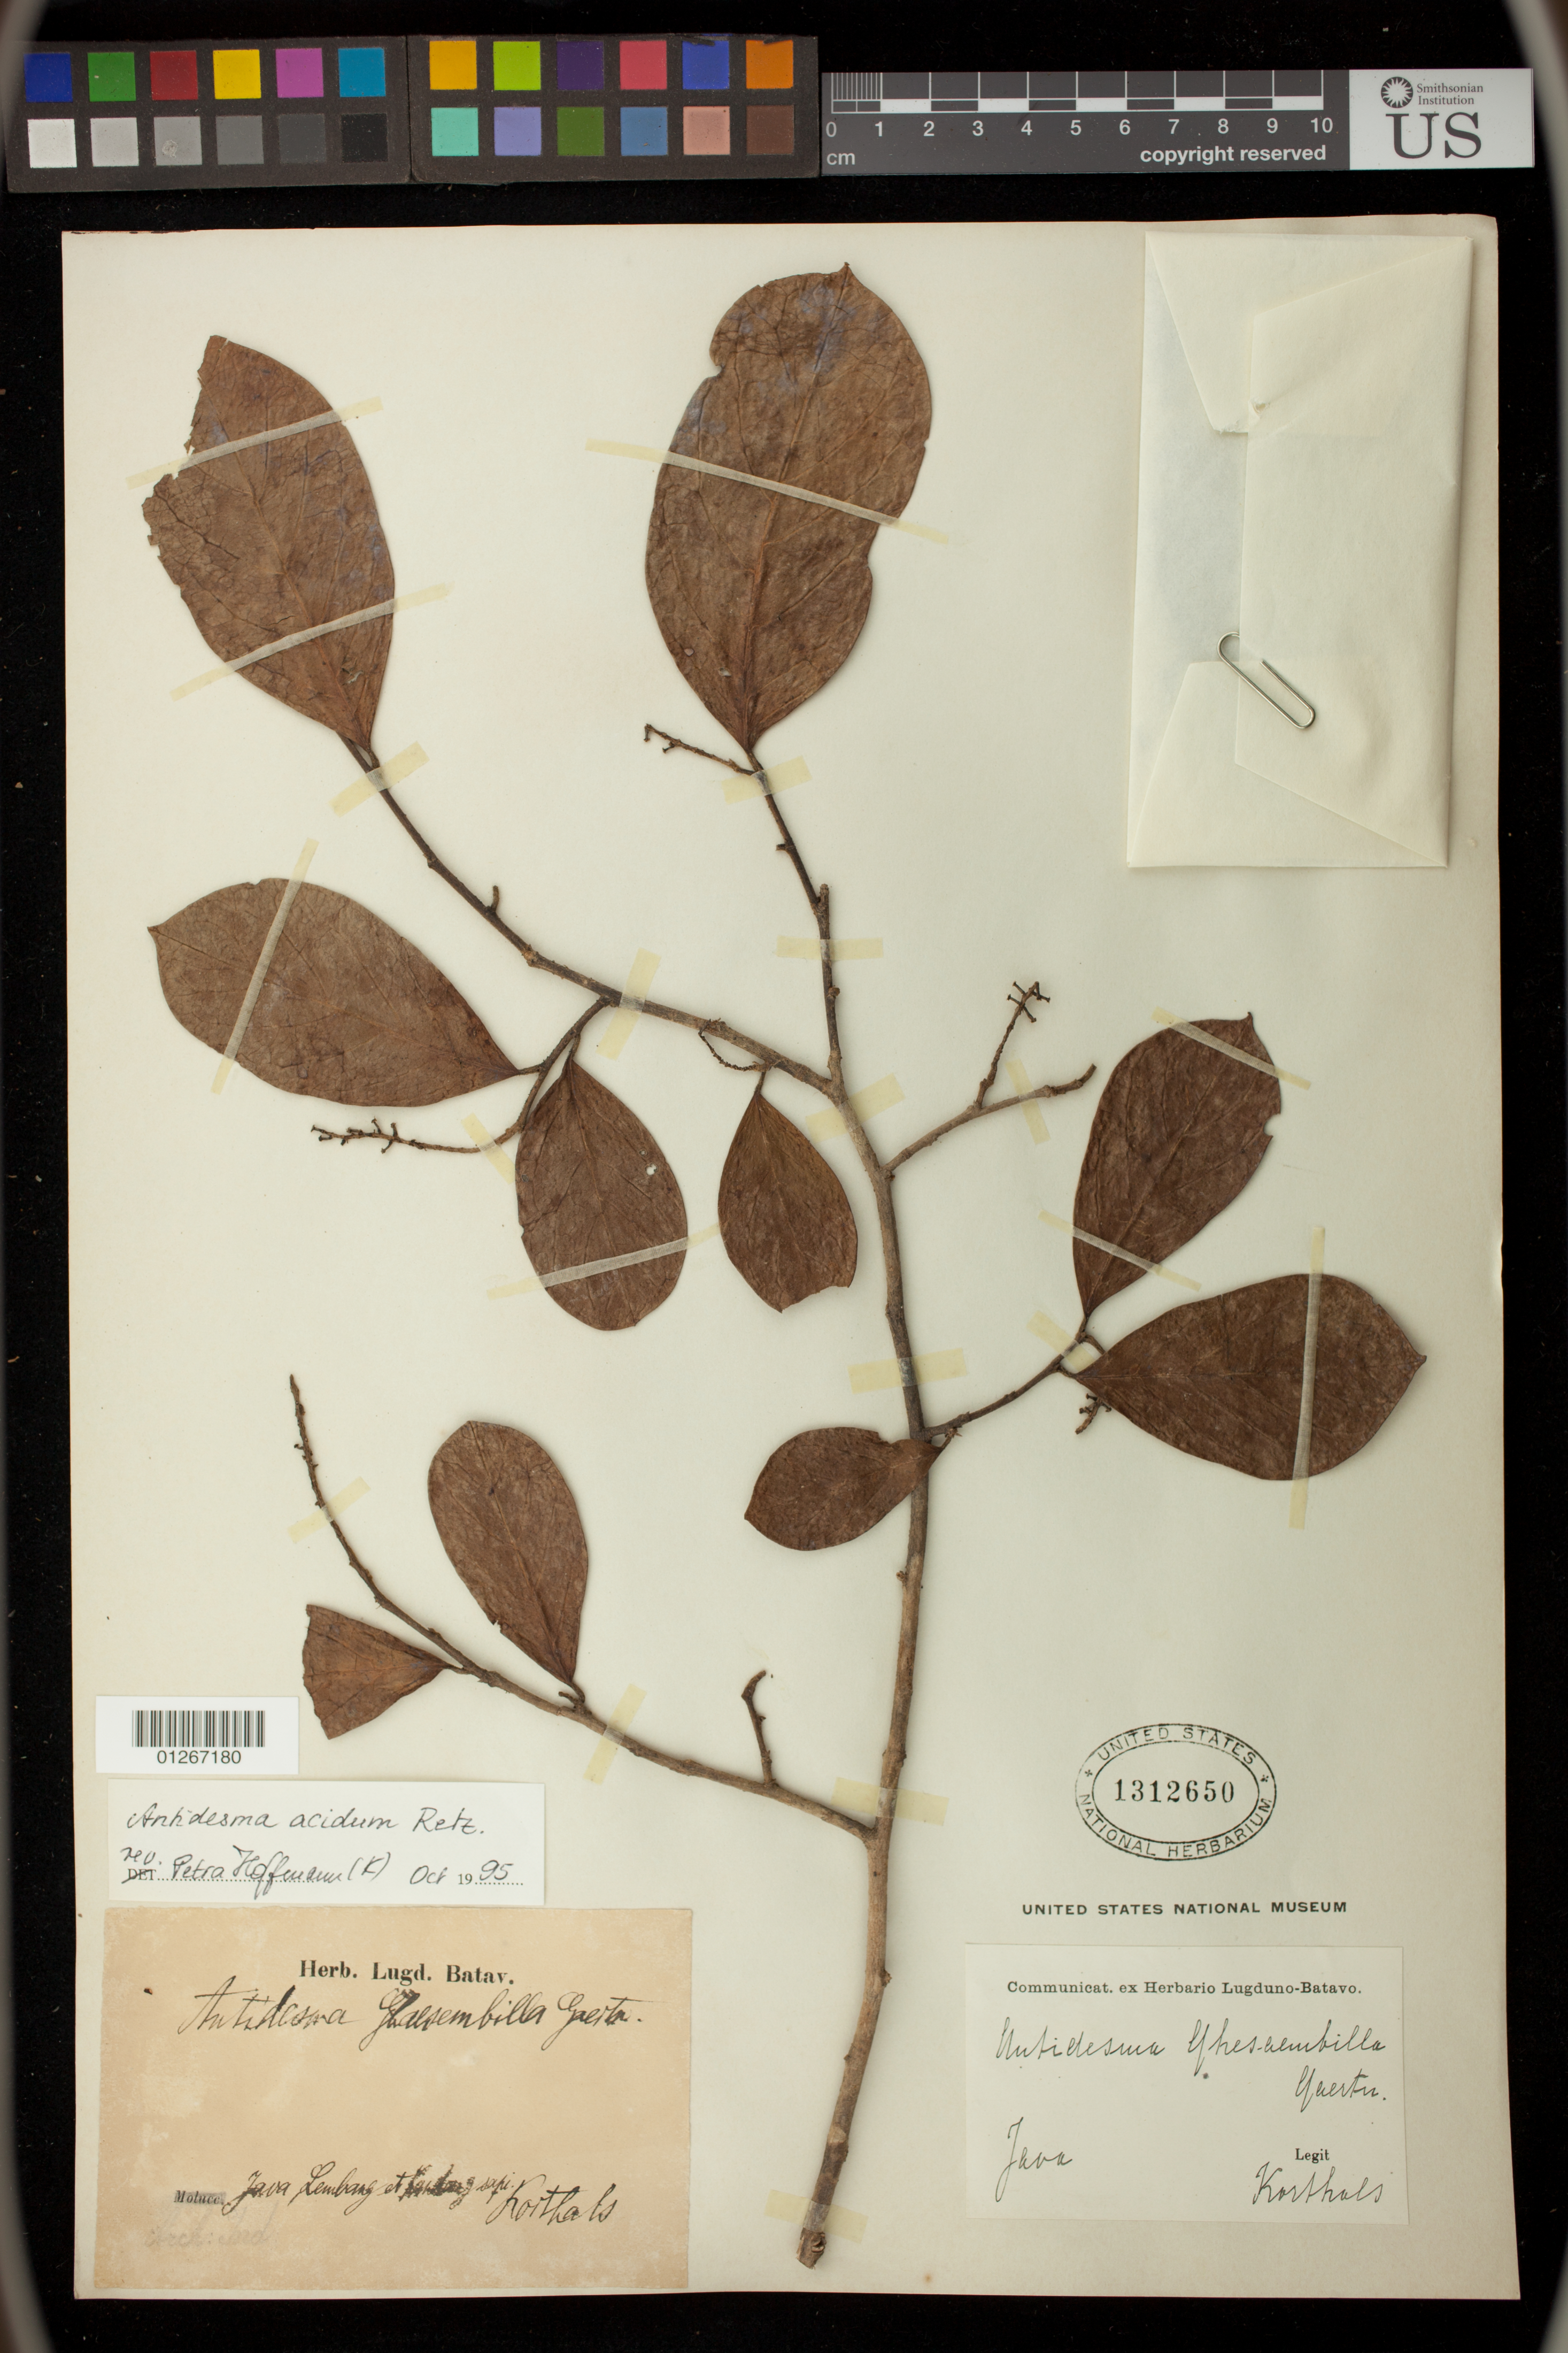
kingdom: Plantae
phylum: Tracheophyta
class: Magnoliopsida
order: Malpighiales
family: Phyllanthaceae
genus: Antidesma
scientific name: Antidesma acidum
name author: Retz.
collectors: P. W. Korthals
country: Indonesia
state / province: Java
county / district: Jawa Barat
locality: Java, Lembang et Kawlang sapi.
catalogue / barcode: US 1312650